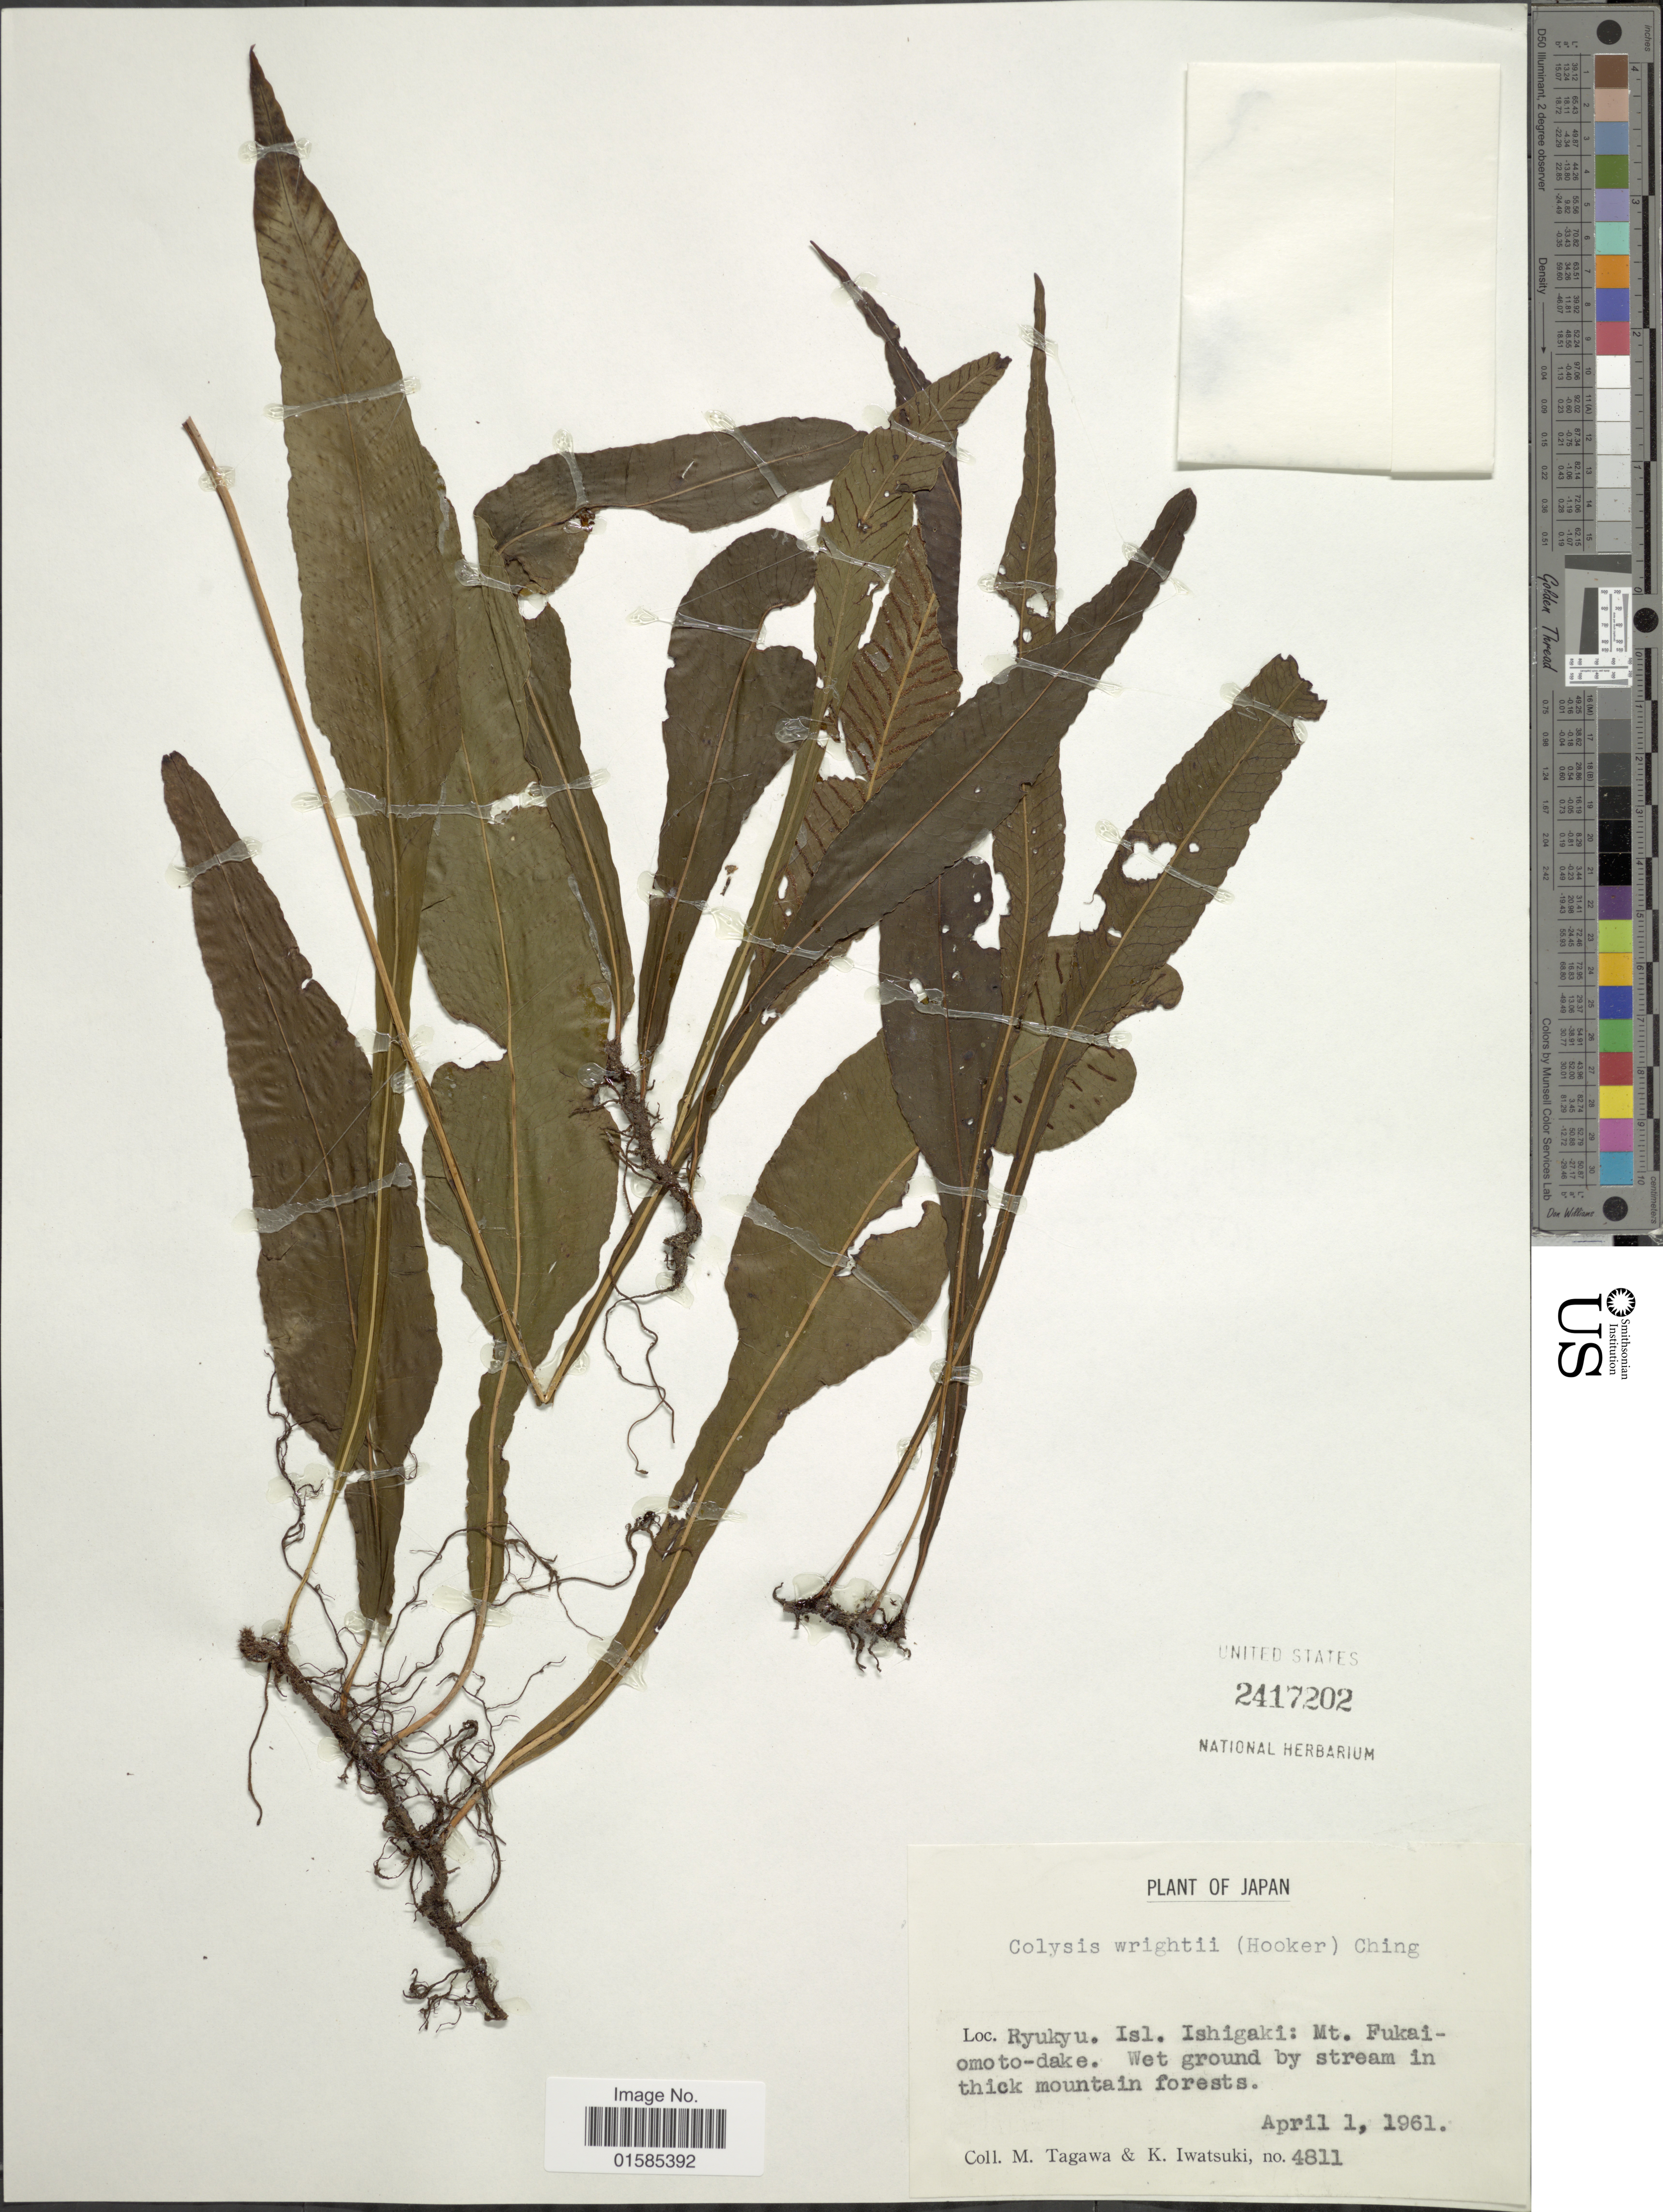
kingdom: Plantae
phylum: Tracheophyta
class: Polypodiopsida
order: Polypodiales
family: Polypodiaceae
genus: Leptochilus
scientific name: Leptochilus wrightii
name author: (Hook.) X.C. Zhang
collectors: M. Tagawa & K. Iwatsuki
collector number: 4811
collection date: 1961-04-01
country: Japan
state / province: Okinawa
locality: Japan, Ryukyu. Isl. Ishigaki: Mt. Fukaiomoto-dake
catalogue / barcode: US 2417202